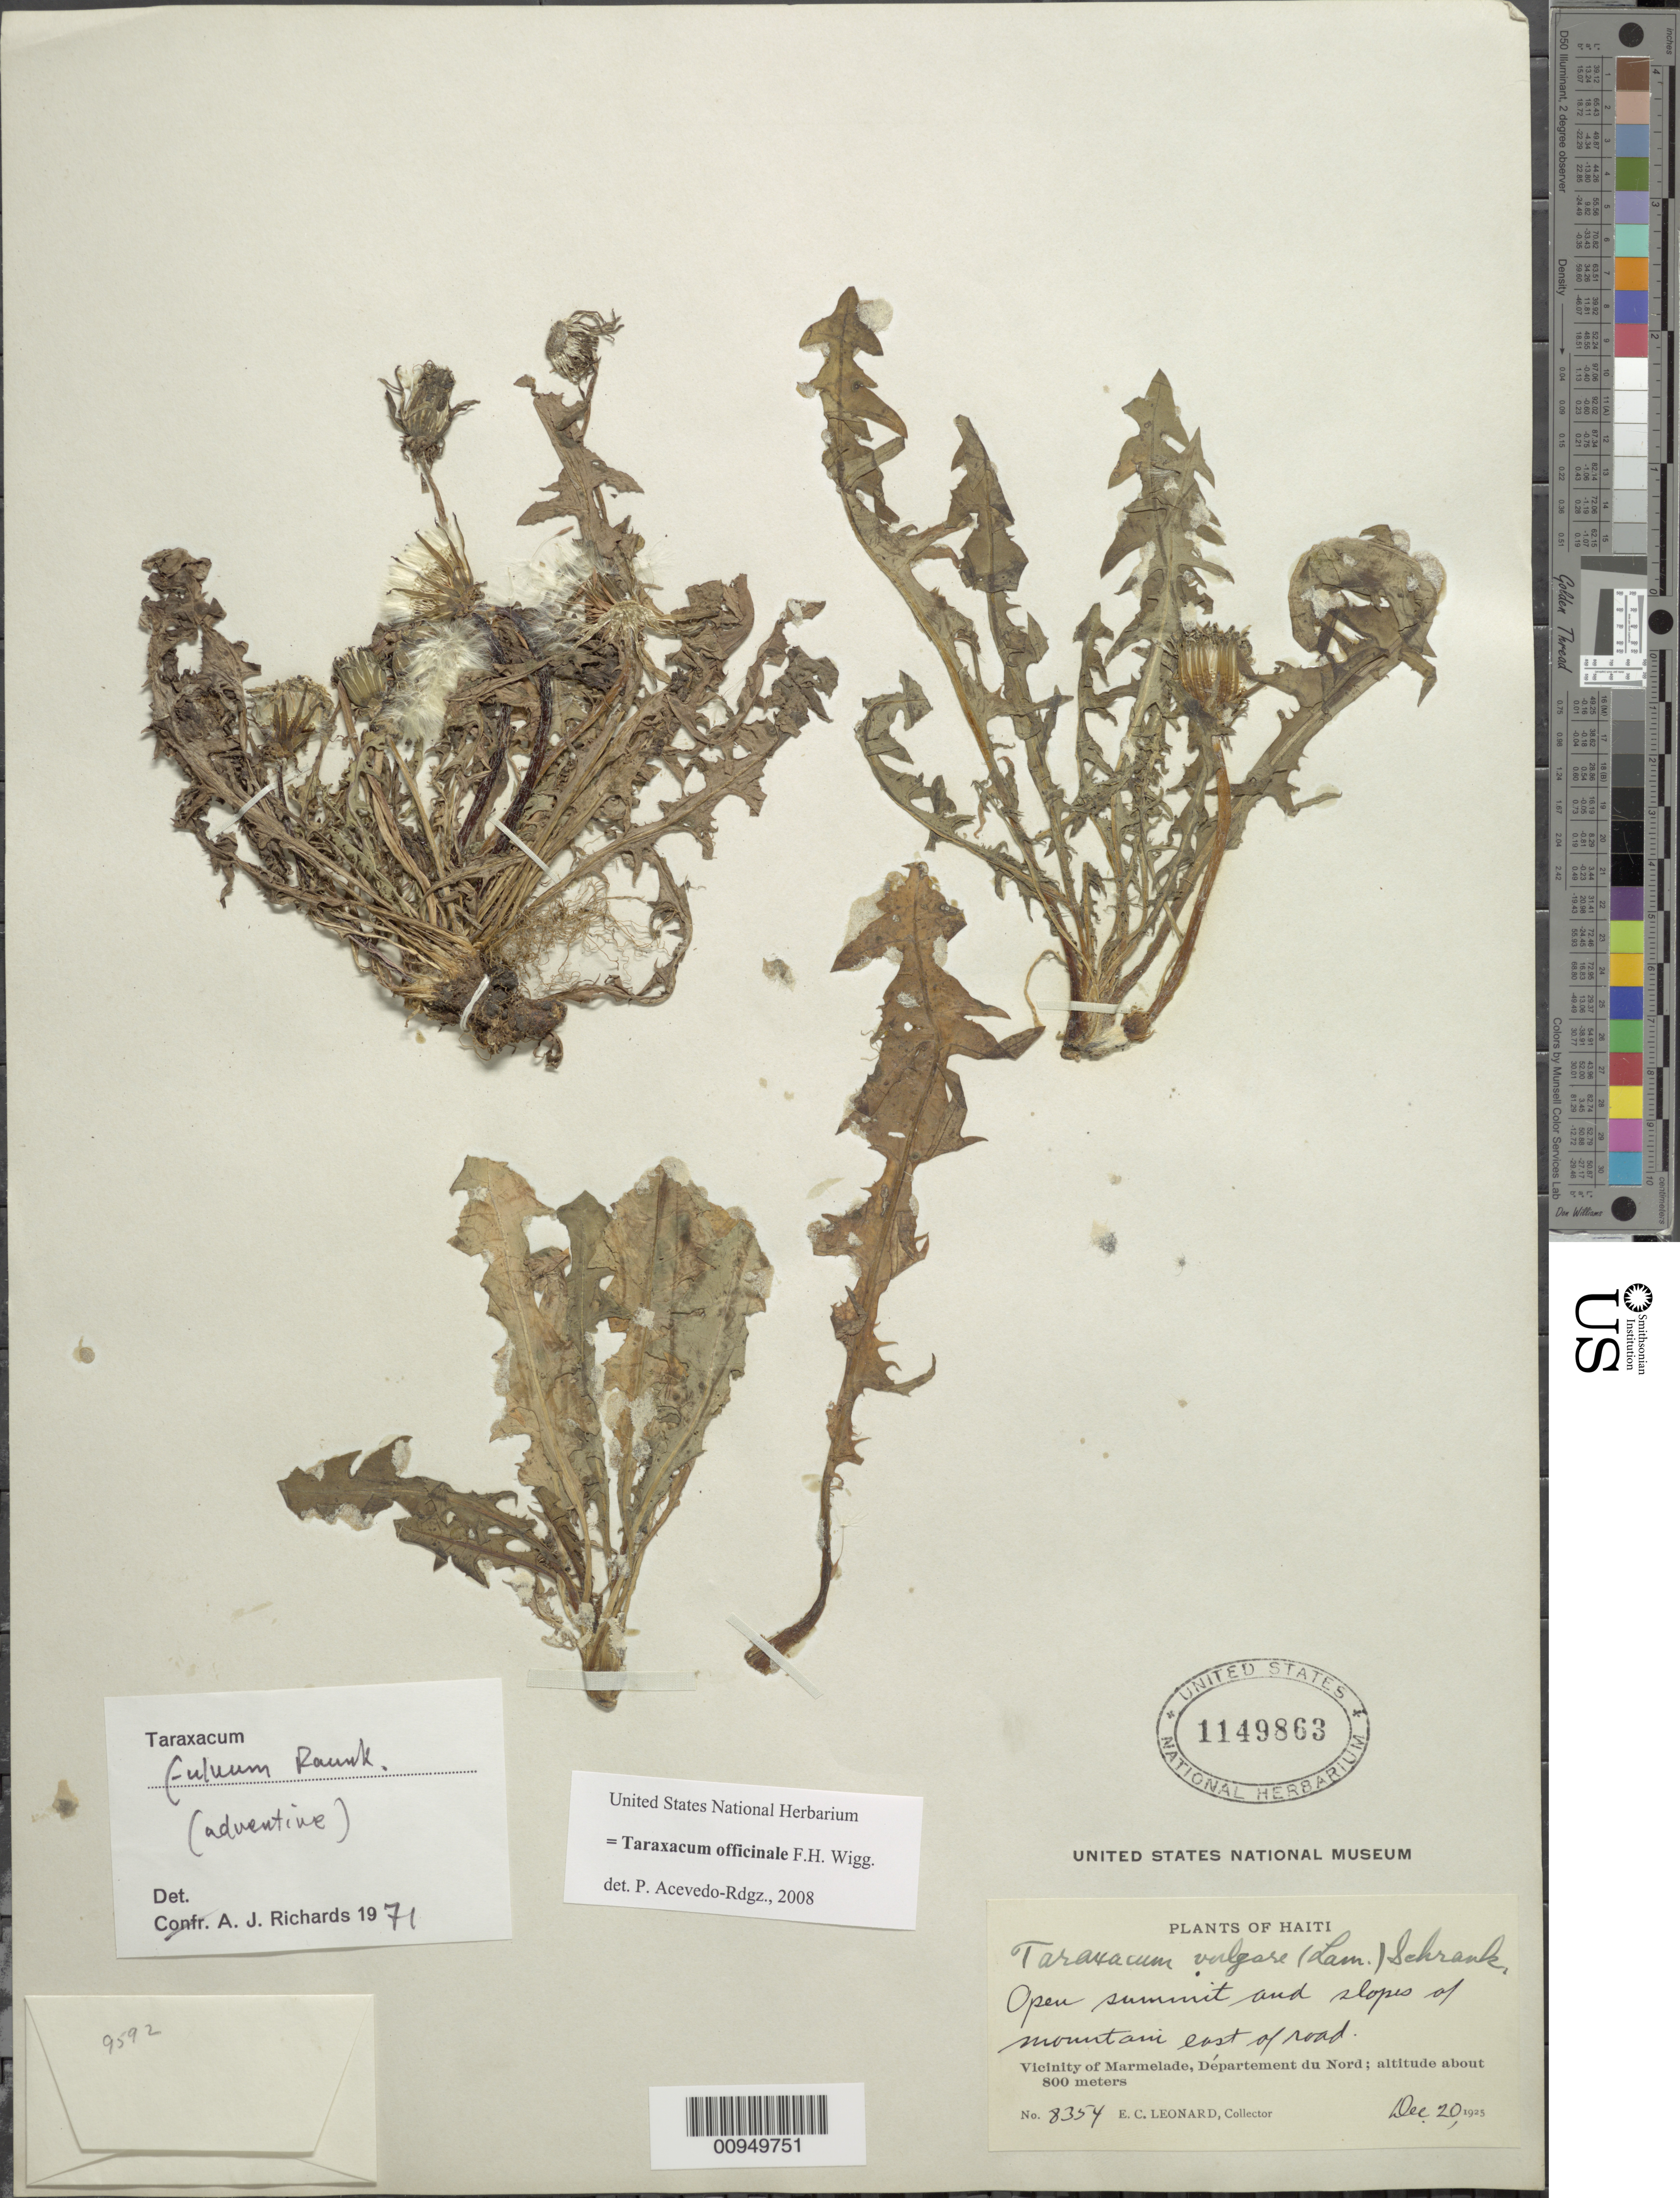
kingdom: Plantae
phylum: Tracheophyta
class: Magnoliopsida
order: Asterales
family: Asteraceae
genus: Taraxacum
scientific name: Taraxacum officinale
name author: G.H. Weber ex F.H. Wigg.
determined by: Acevedo-Rodríguez, P., (BOT), Smithsonian Institution - National Museum of Natural History (UNITED STATES)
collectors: E. C. Leonard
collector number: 8354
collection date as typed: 20 Dec 1925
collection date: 1925-12-20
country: Haiti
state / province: Nord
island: Hispaniola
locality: Vicinity of Marmelade, summit and slopes of mountains E of road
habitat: Summit and slopes of mountain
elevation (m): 800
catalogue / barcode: US 1149863